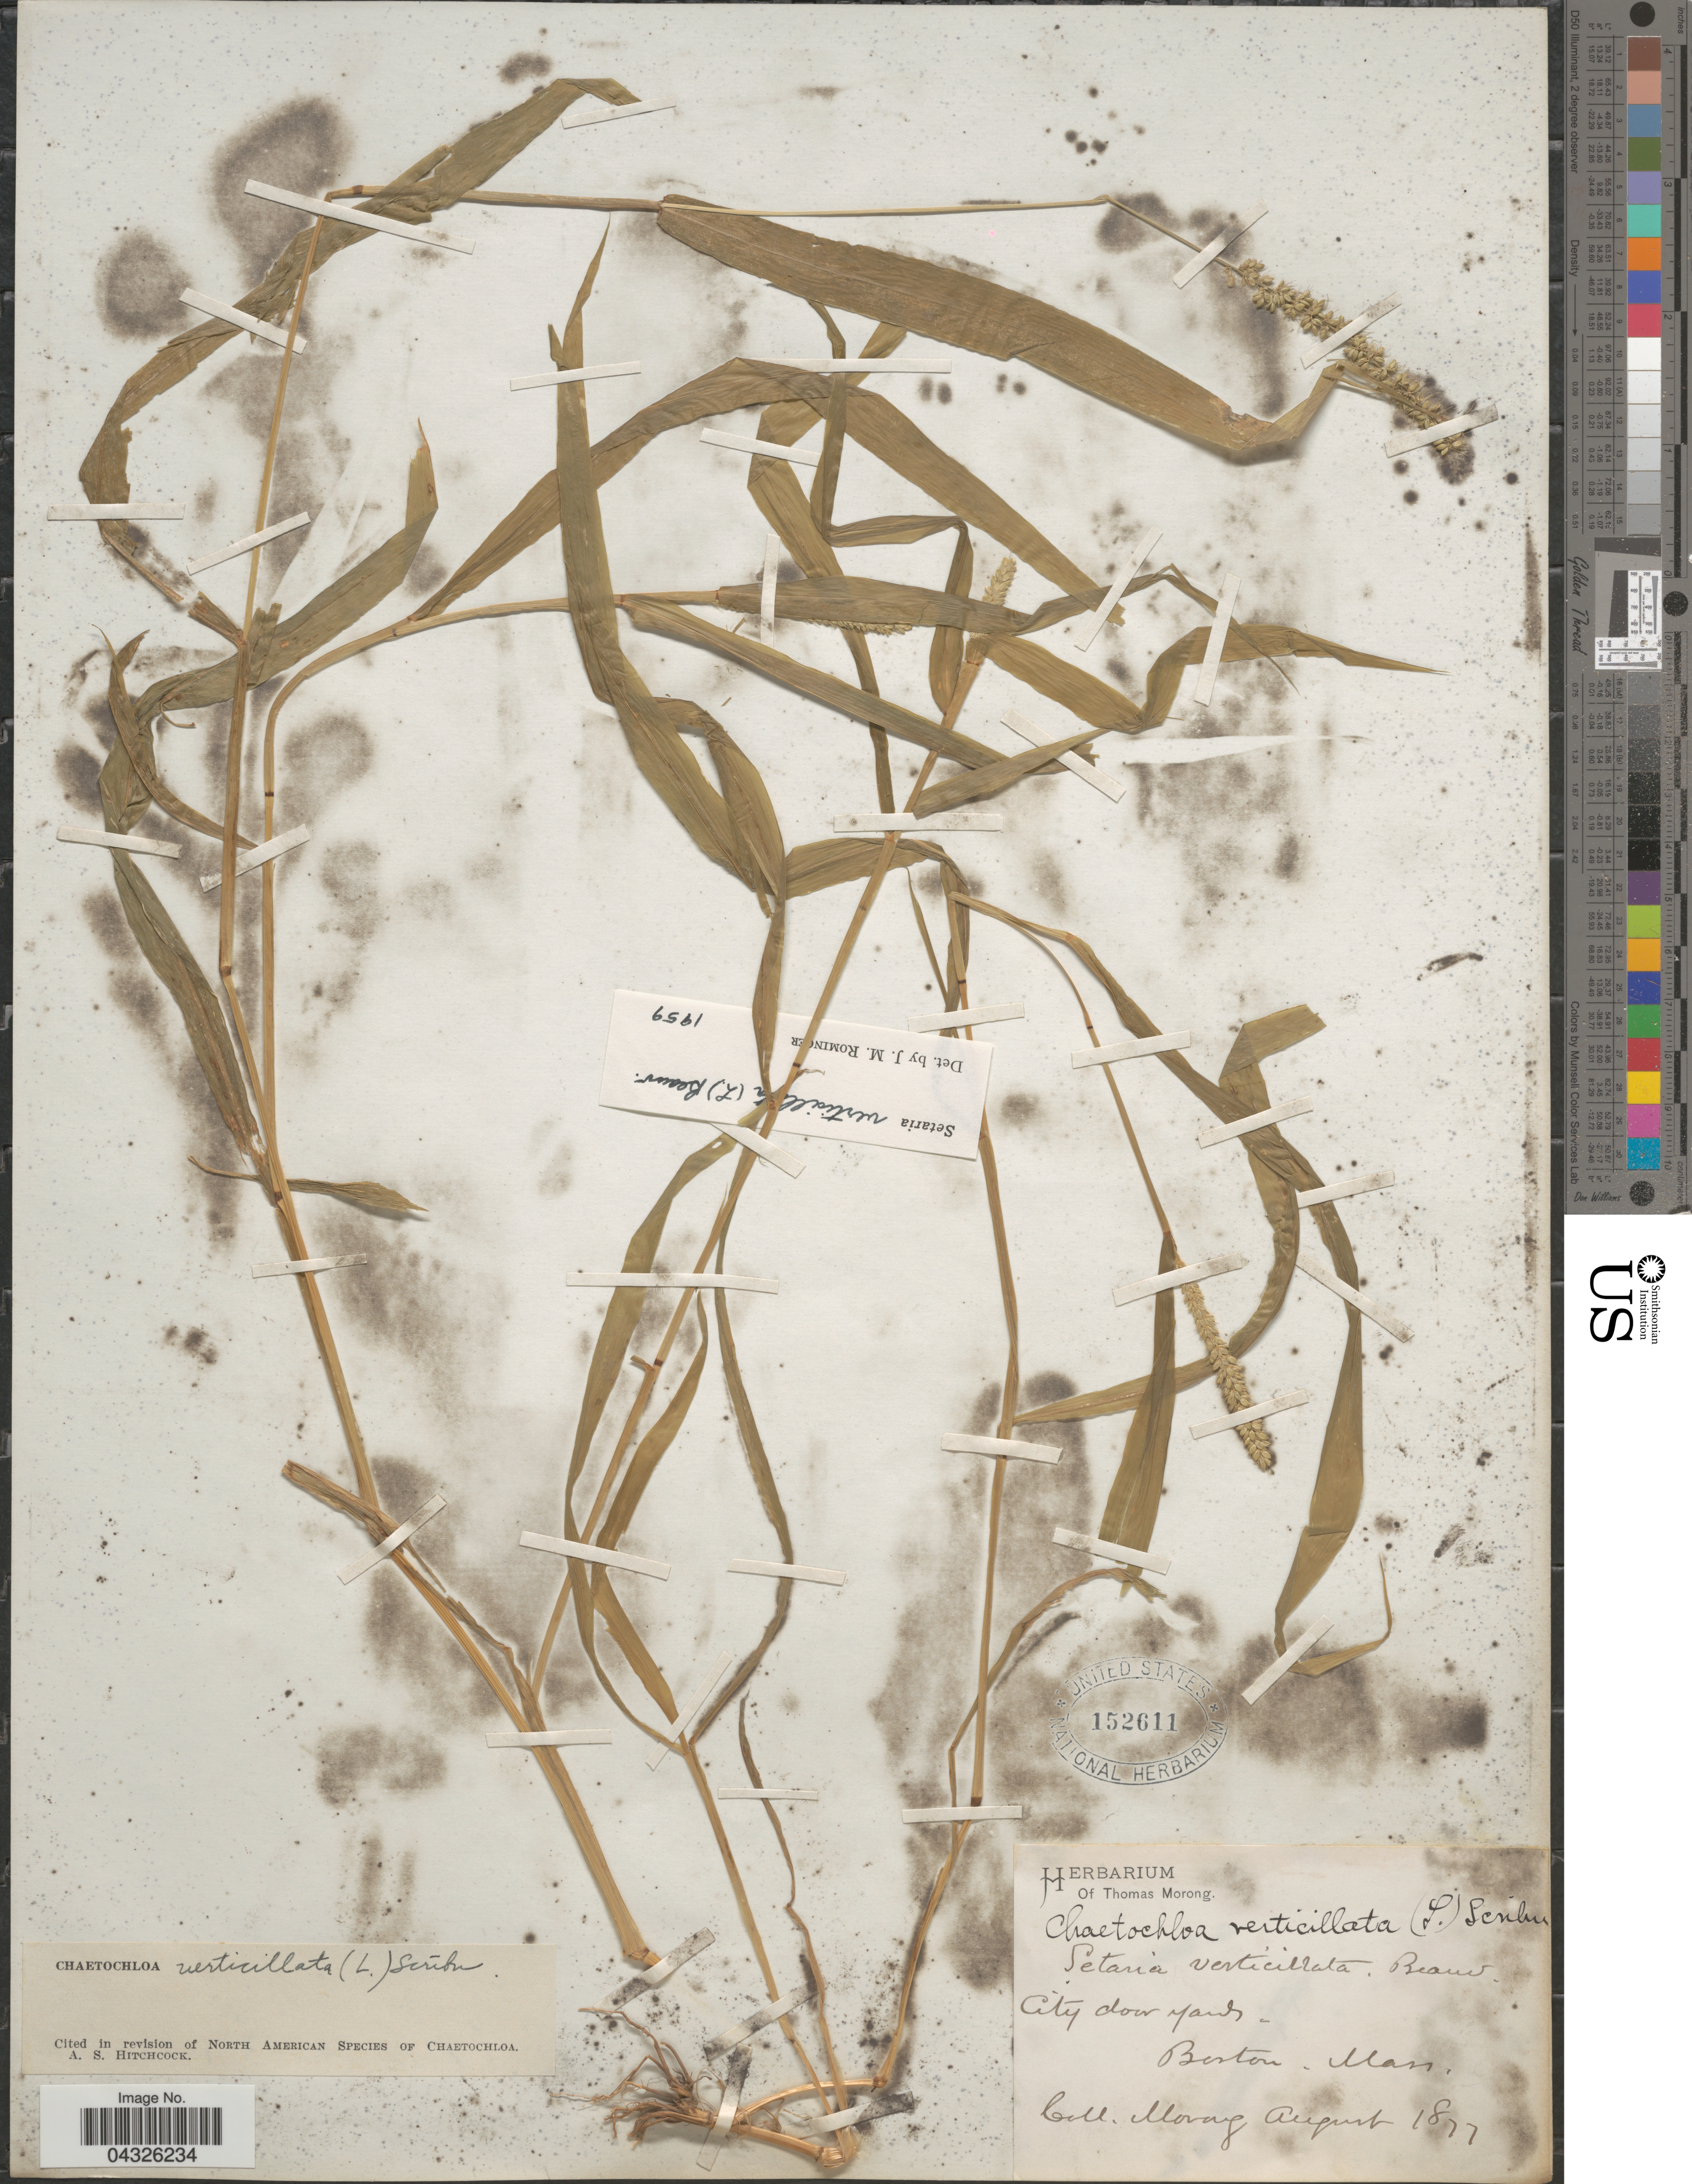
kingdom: Plantae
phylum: Tracheophyta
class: Liliopsida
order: Poales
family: Poaceae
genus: Setaria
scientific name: Setaria verticillata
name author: (L.) P. Beauv.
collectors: ex herb. T. Morong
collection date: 1877-08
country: United States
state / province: Massachusetts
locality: City door yards - Boston.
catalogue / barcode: US 152611